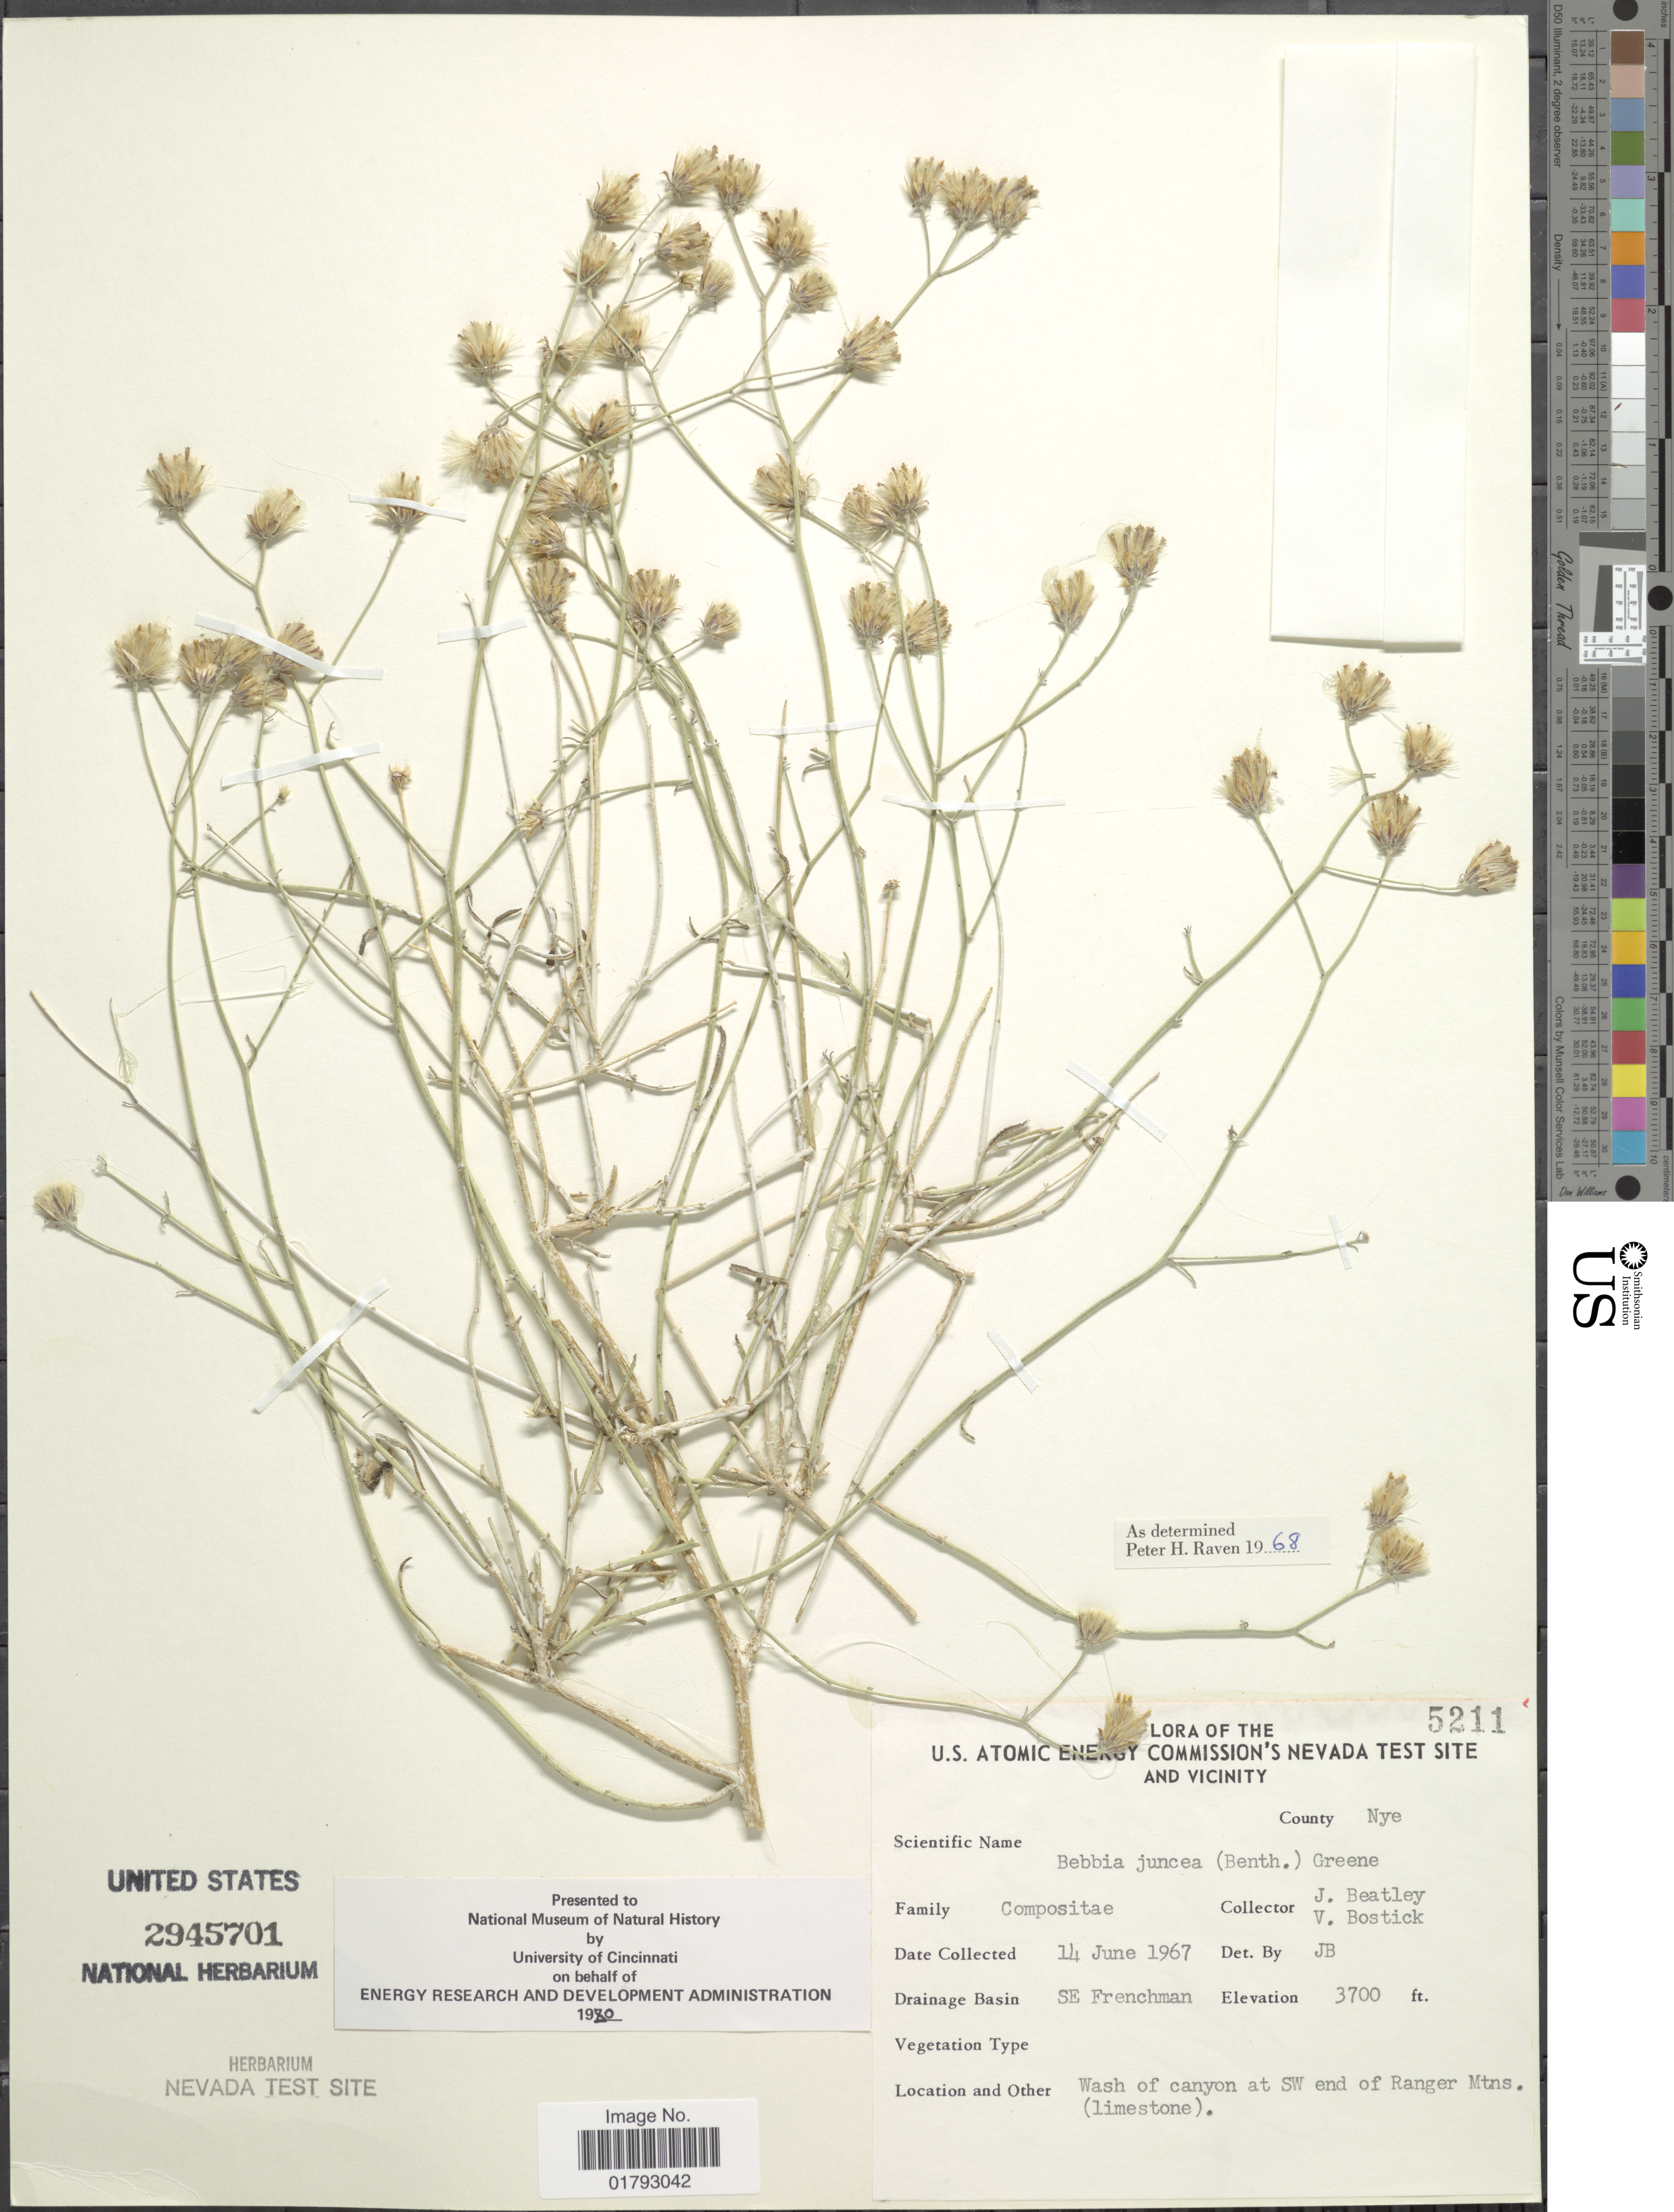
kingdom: Plantae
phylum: Tracheophyta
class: Magnoliopsida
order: Asterales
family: Asteraceae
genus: Bebbia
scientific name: Bebbia juncea var. aspera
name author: Greene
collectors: J. C. Beatley & V. Bostick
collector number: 5211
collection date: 1967-06-14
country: United States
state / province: Nevada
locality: U.S.Atomic Energy Commission's Nevada Test site and vicinity. Drainage Basin SE Frenchman, Wash of canyon at SW end of Ranger Mtns.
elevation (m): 1128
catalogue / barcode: US 2945701